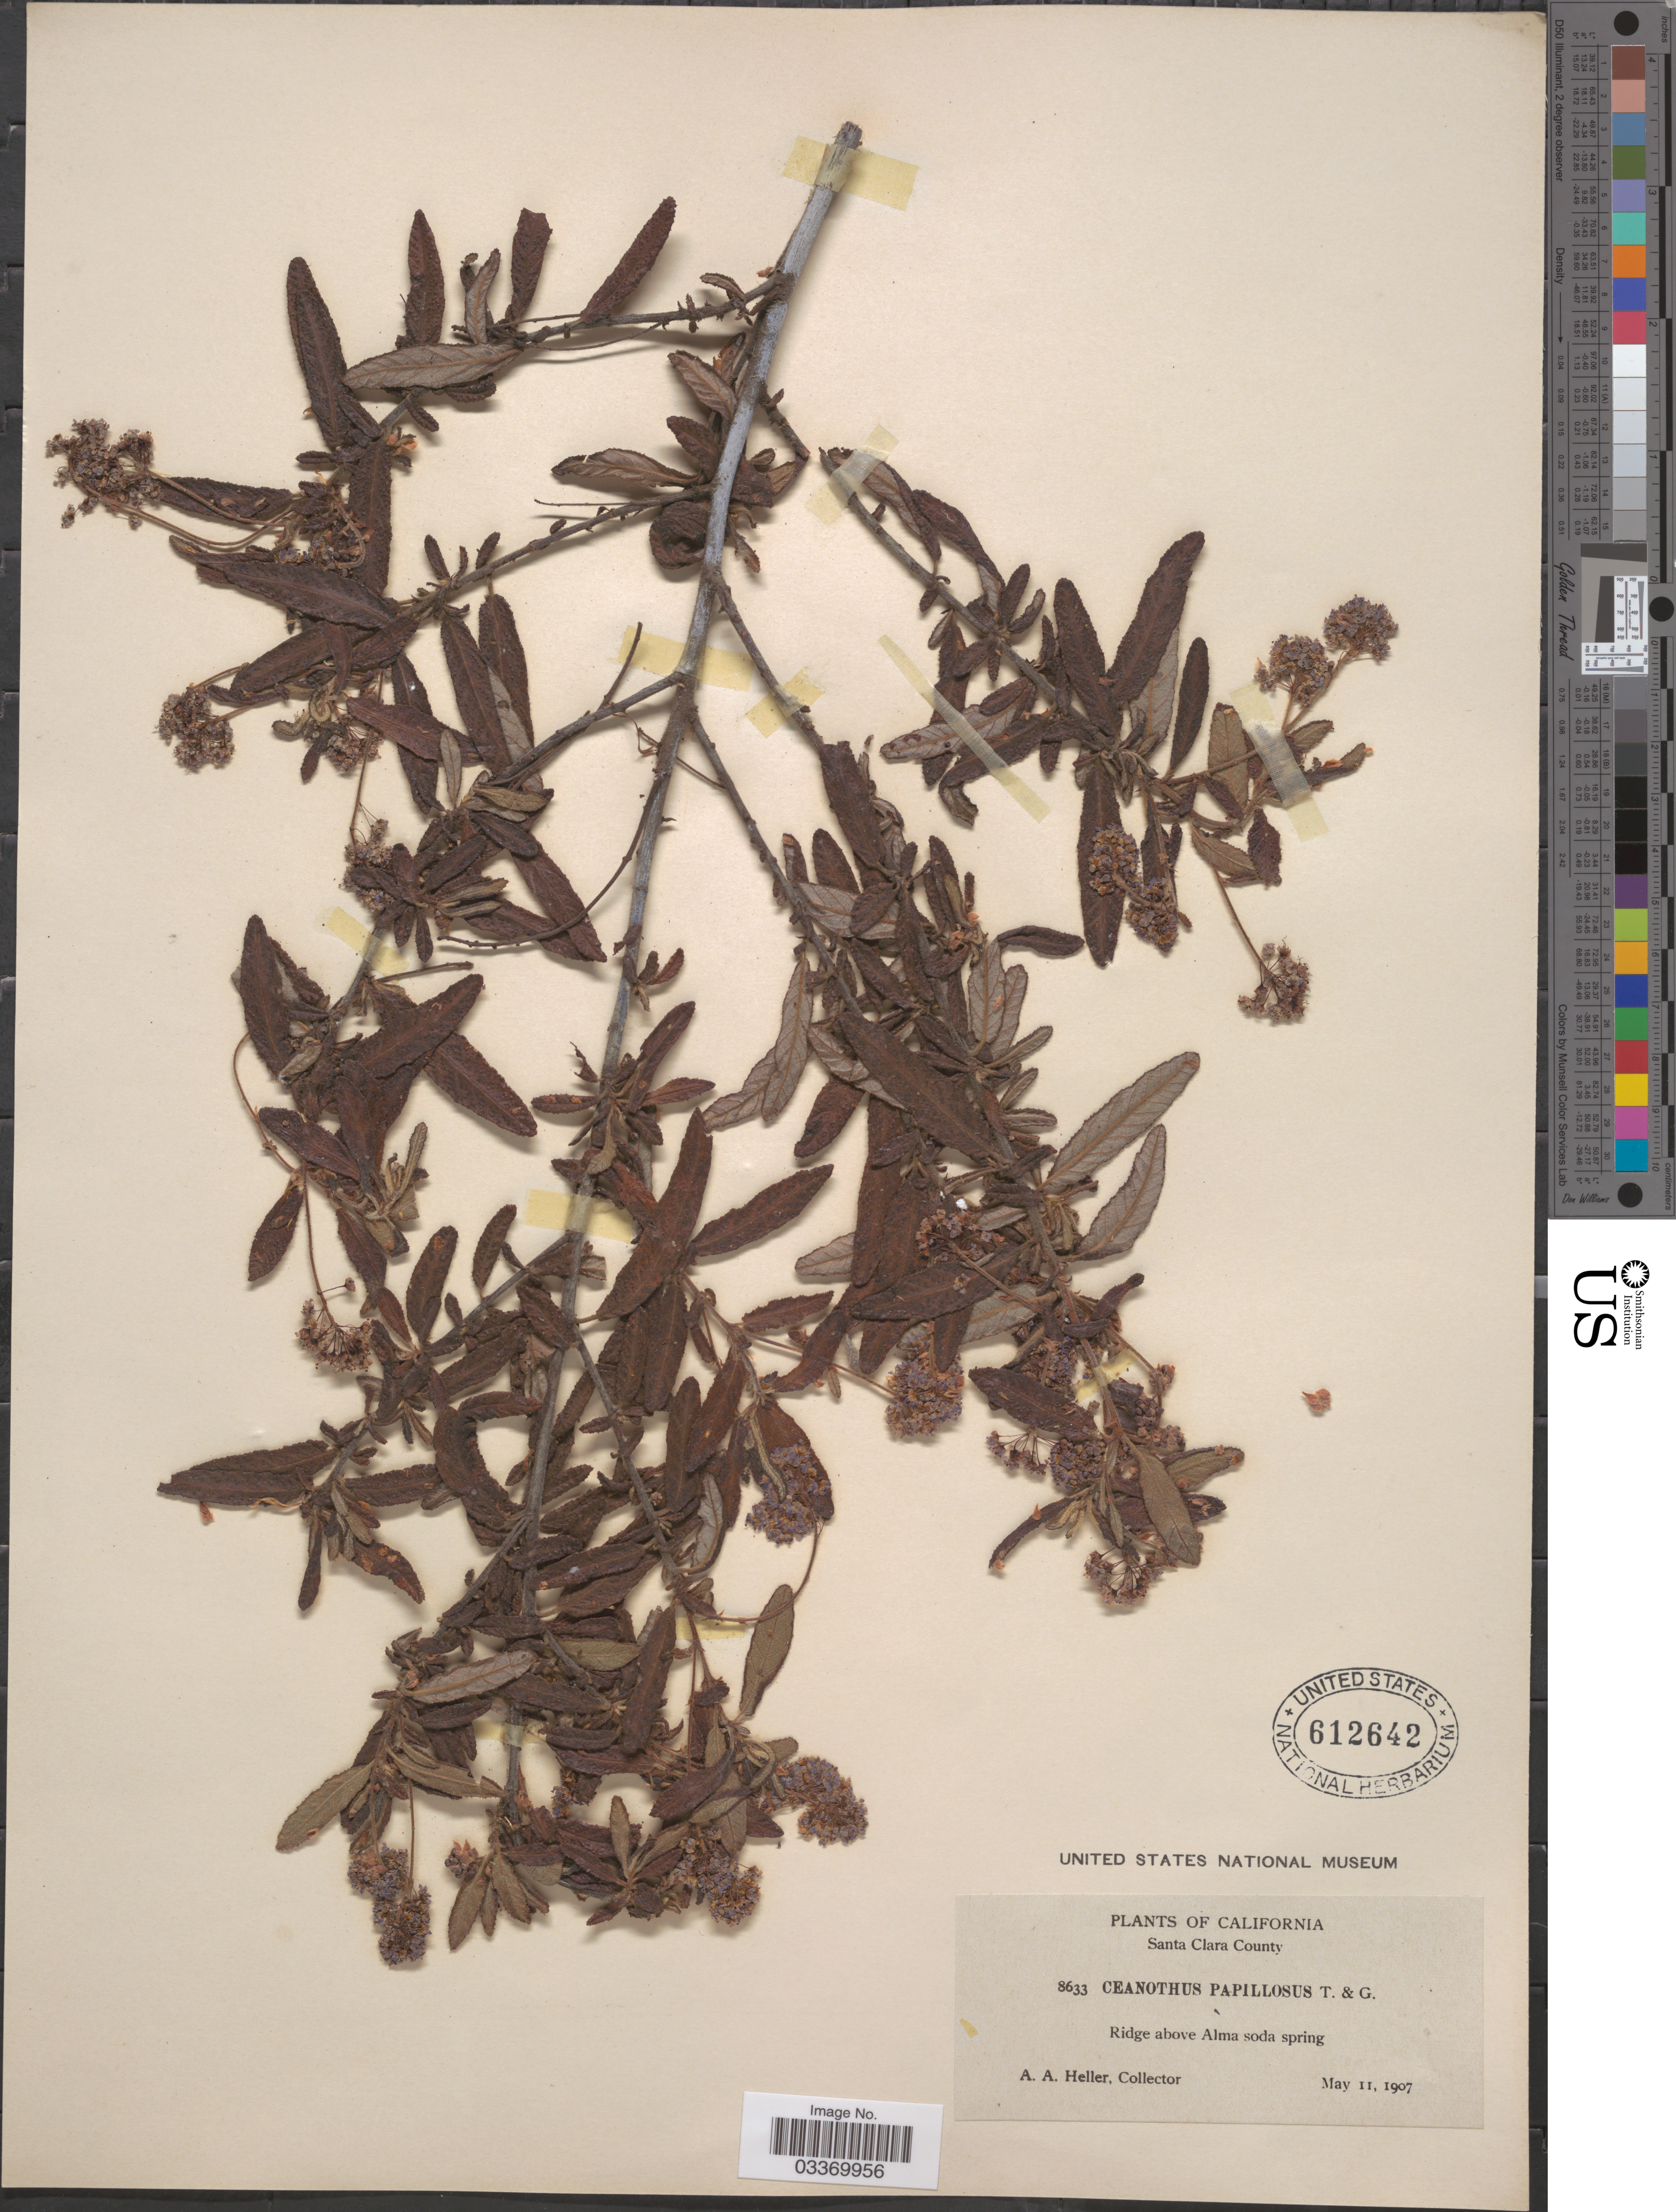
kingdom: Plantae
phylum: Tracheophyta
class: Magnoliopsida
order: Rosales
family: Rhamnaceae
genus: Ceanothus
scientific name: Ceanothus papillosus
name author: Torr. & A. Gray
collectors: A. A. Heller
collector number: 8633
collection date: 1907-05-11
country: United States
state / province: California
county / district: Santa Clara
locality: Santa Clara County. Ridge above Alma soda spring.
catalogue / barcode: US 612642